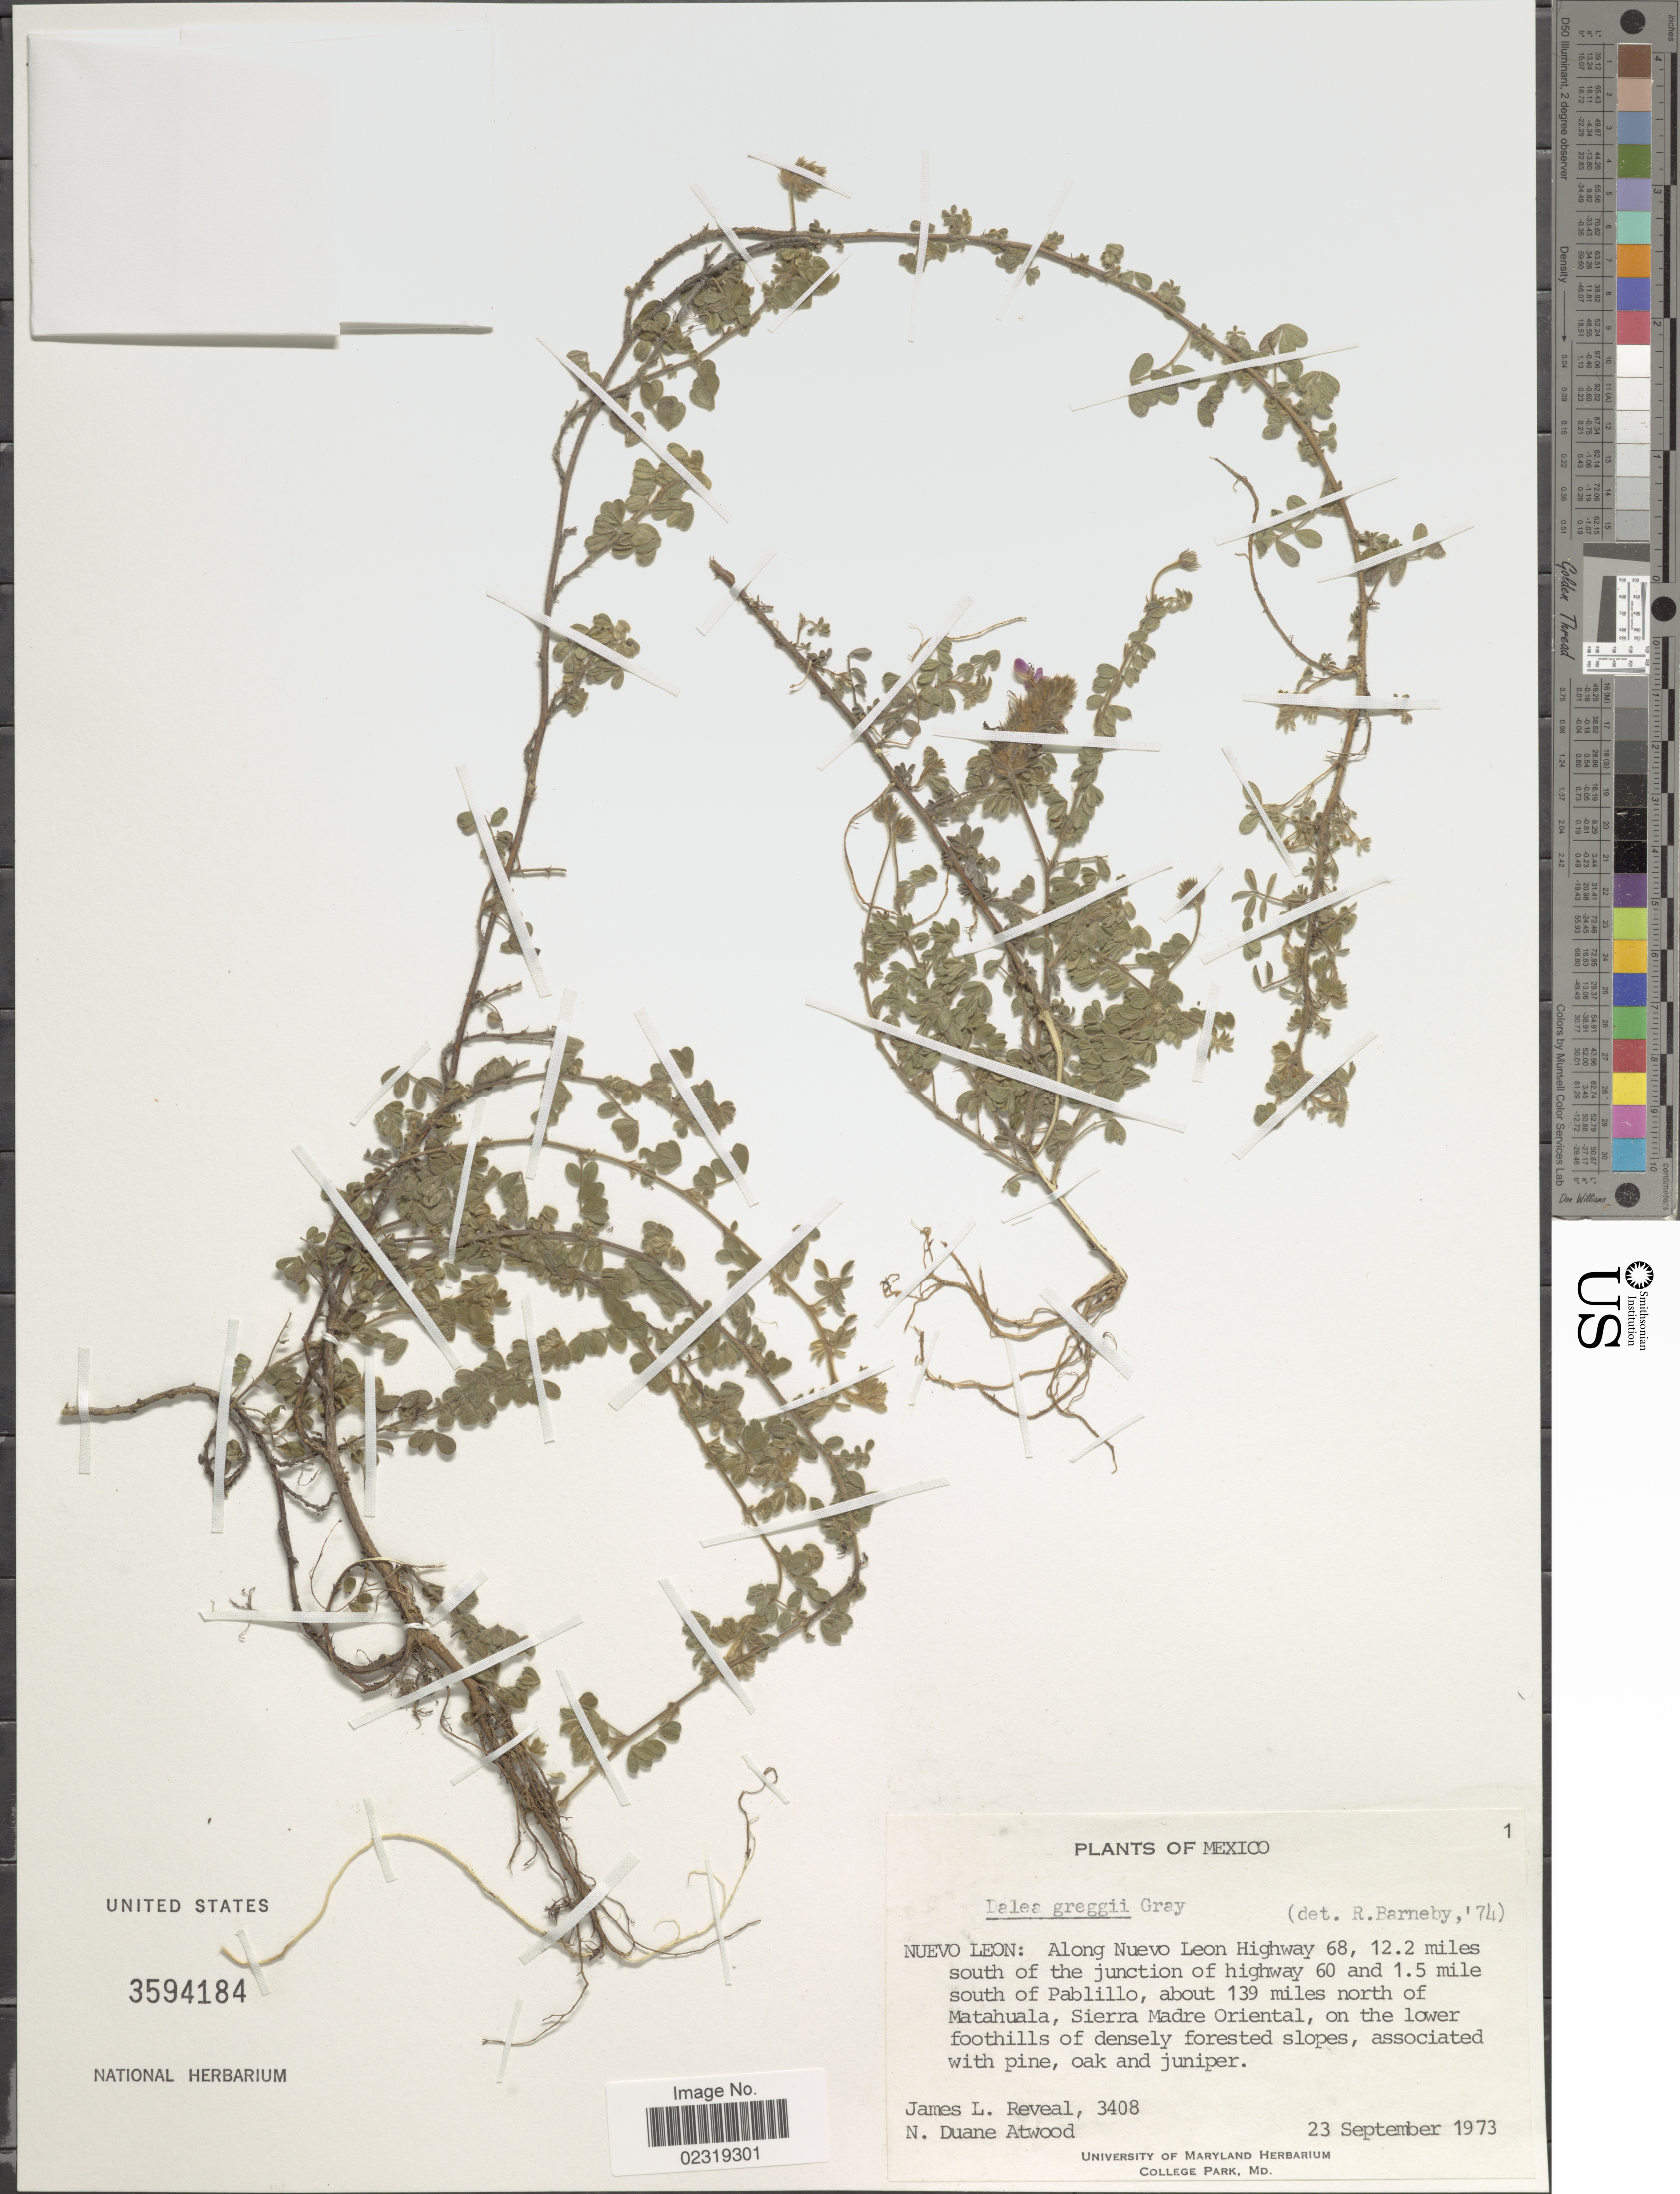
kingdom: Plantae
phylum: Tracheophyta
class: Magnoliopsida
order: Fabales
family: Fabaceae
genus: Dalea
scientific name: Dalea greggii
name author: A. Gray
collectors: J. L. Reveal & N. Atwood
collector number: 3408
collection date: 1973-09-23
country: Mexico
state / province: Nuevo León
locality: Along Nuevo Leon Highway 68, 12.2 miles south of the junction of highway 60 and 1.5 mile south of Pablillo, about 139 miles north of Matahuala, Sierra Madre Oriental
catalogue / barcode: US 3594184